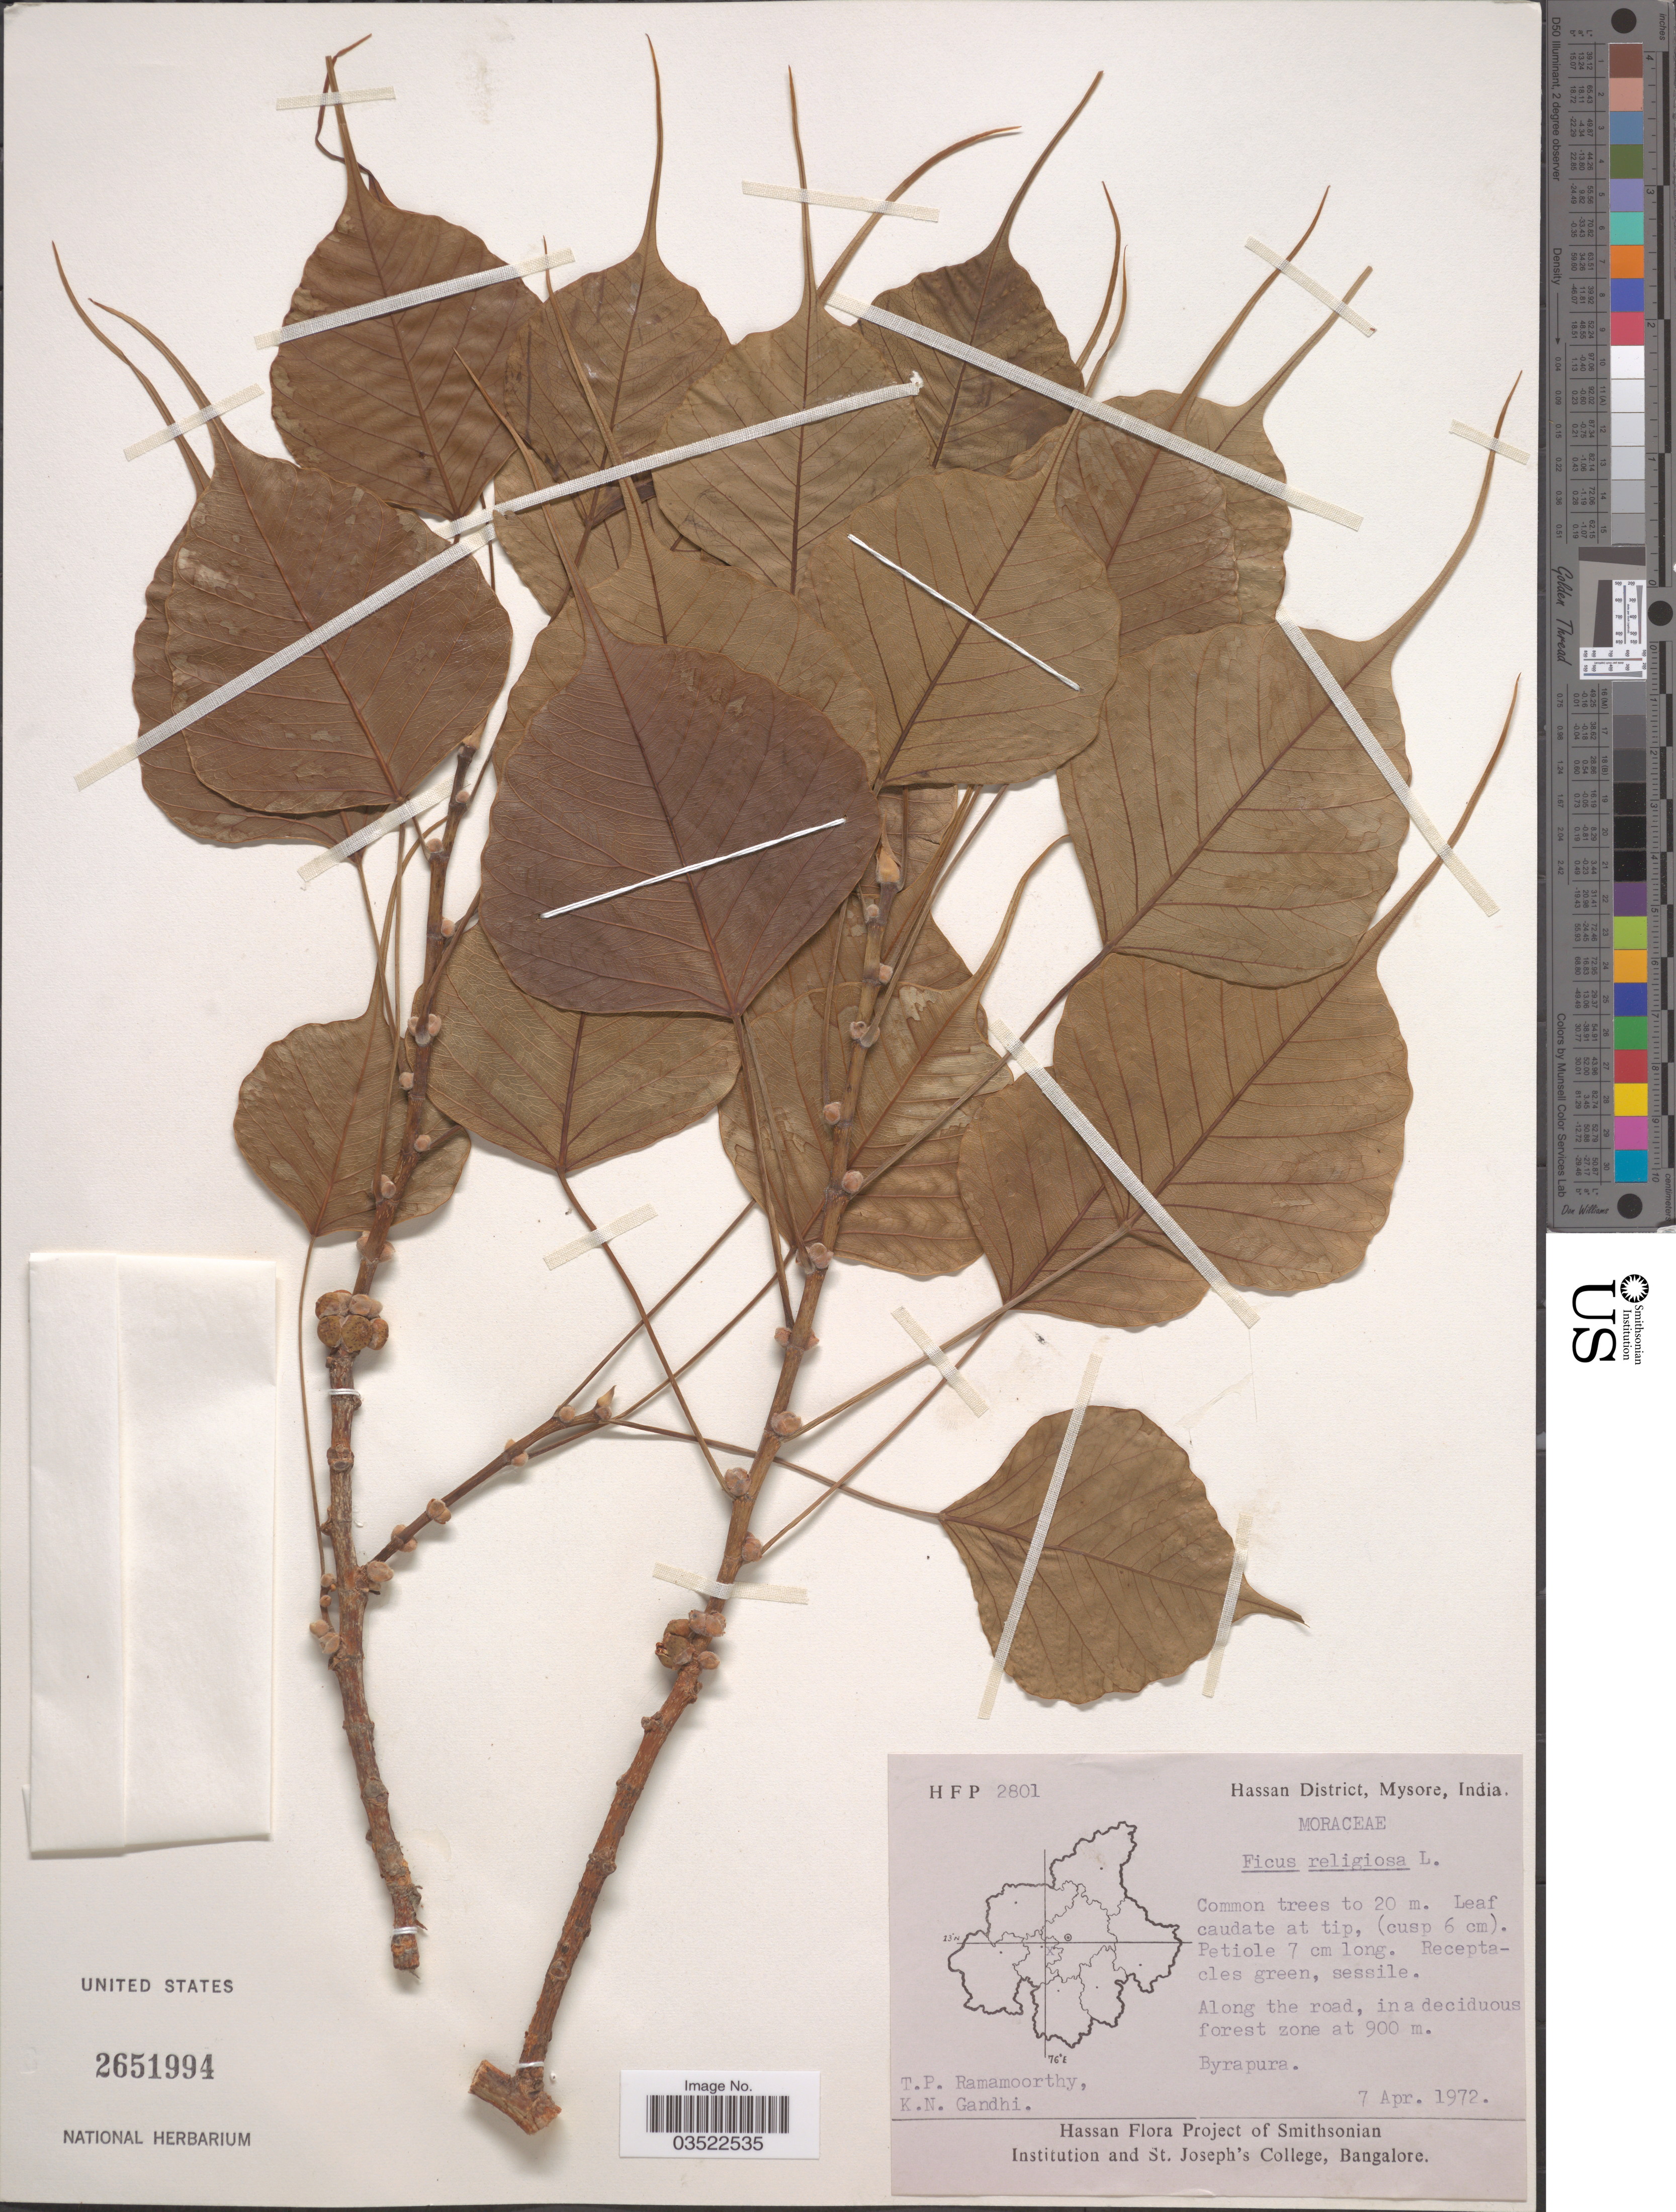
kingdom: Plantae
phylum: Tracheophyta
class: Magnoliopsida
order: Rosales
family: Moraceae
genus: Ficus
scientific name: Ficus religiosa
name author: L.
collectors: T. P. Ramamoorthy & K. N. Gandhi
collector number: HFP2801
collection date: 1972-04-07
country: India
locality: Hassan District, Mysore. Byrapura.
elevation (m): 900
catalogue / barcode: US 2651994